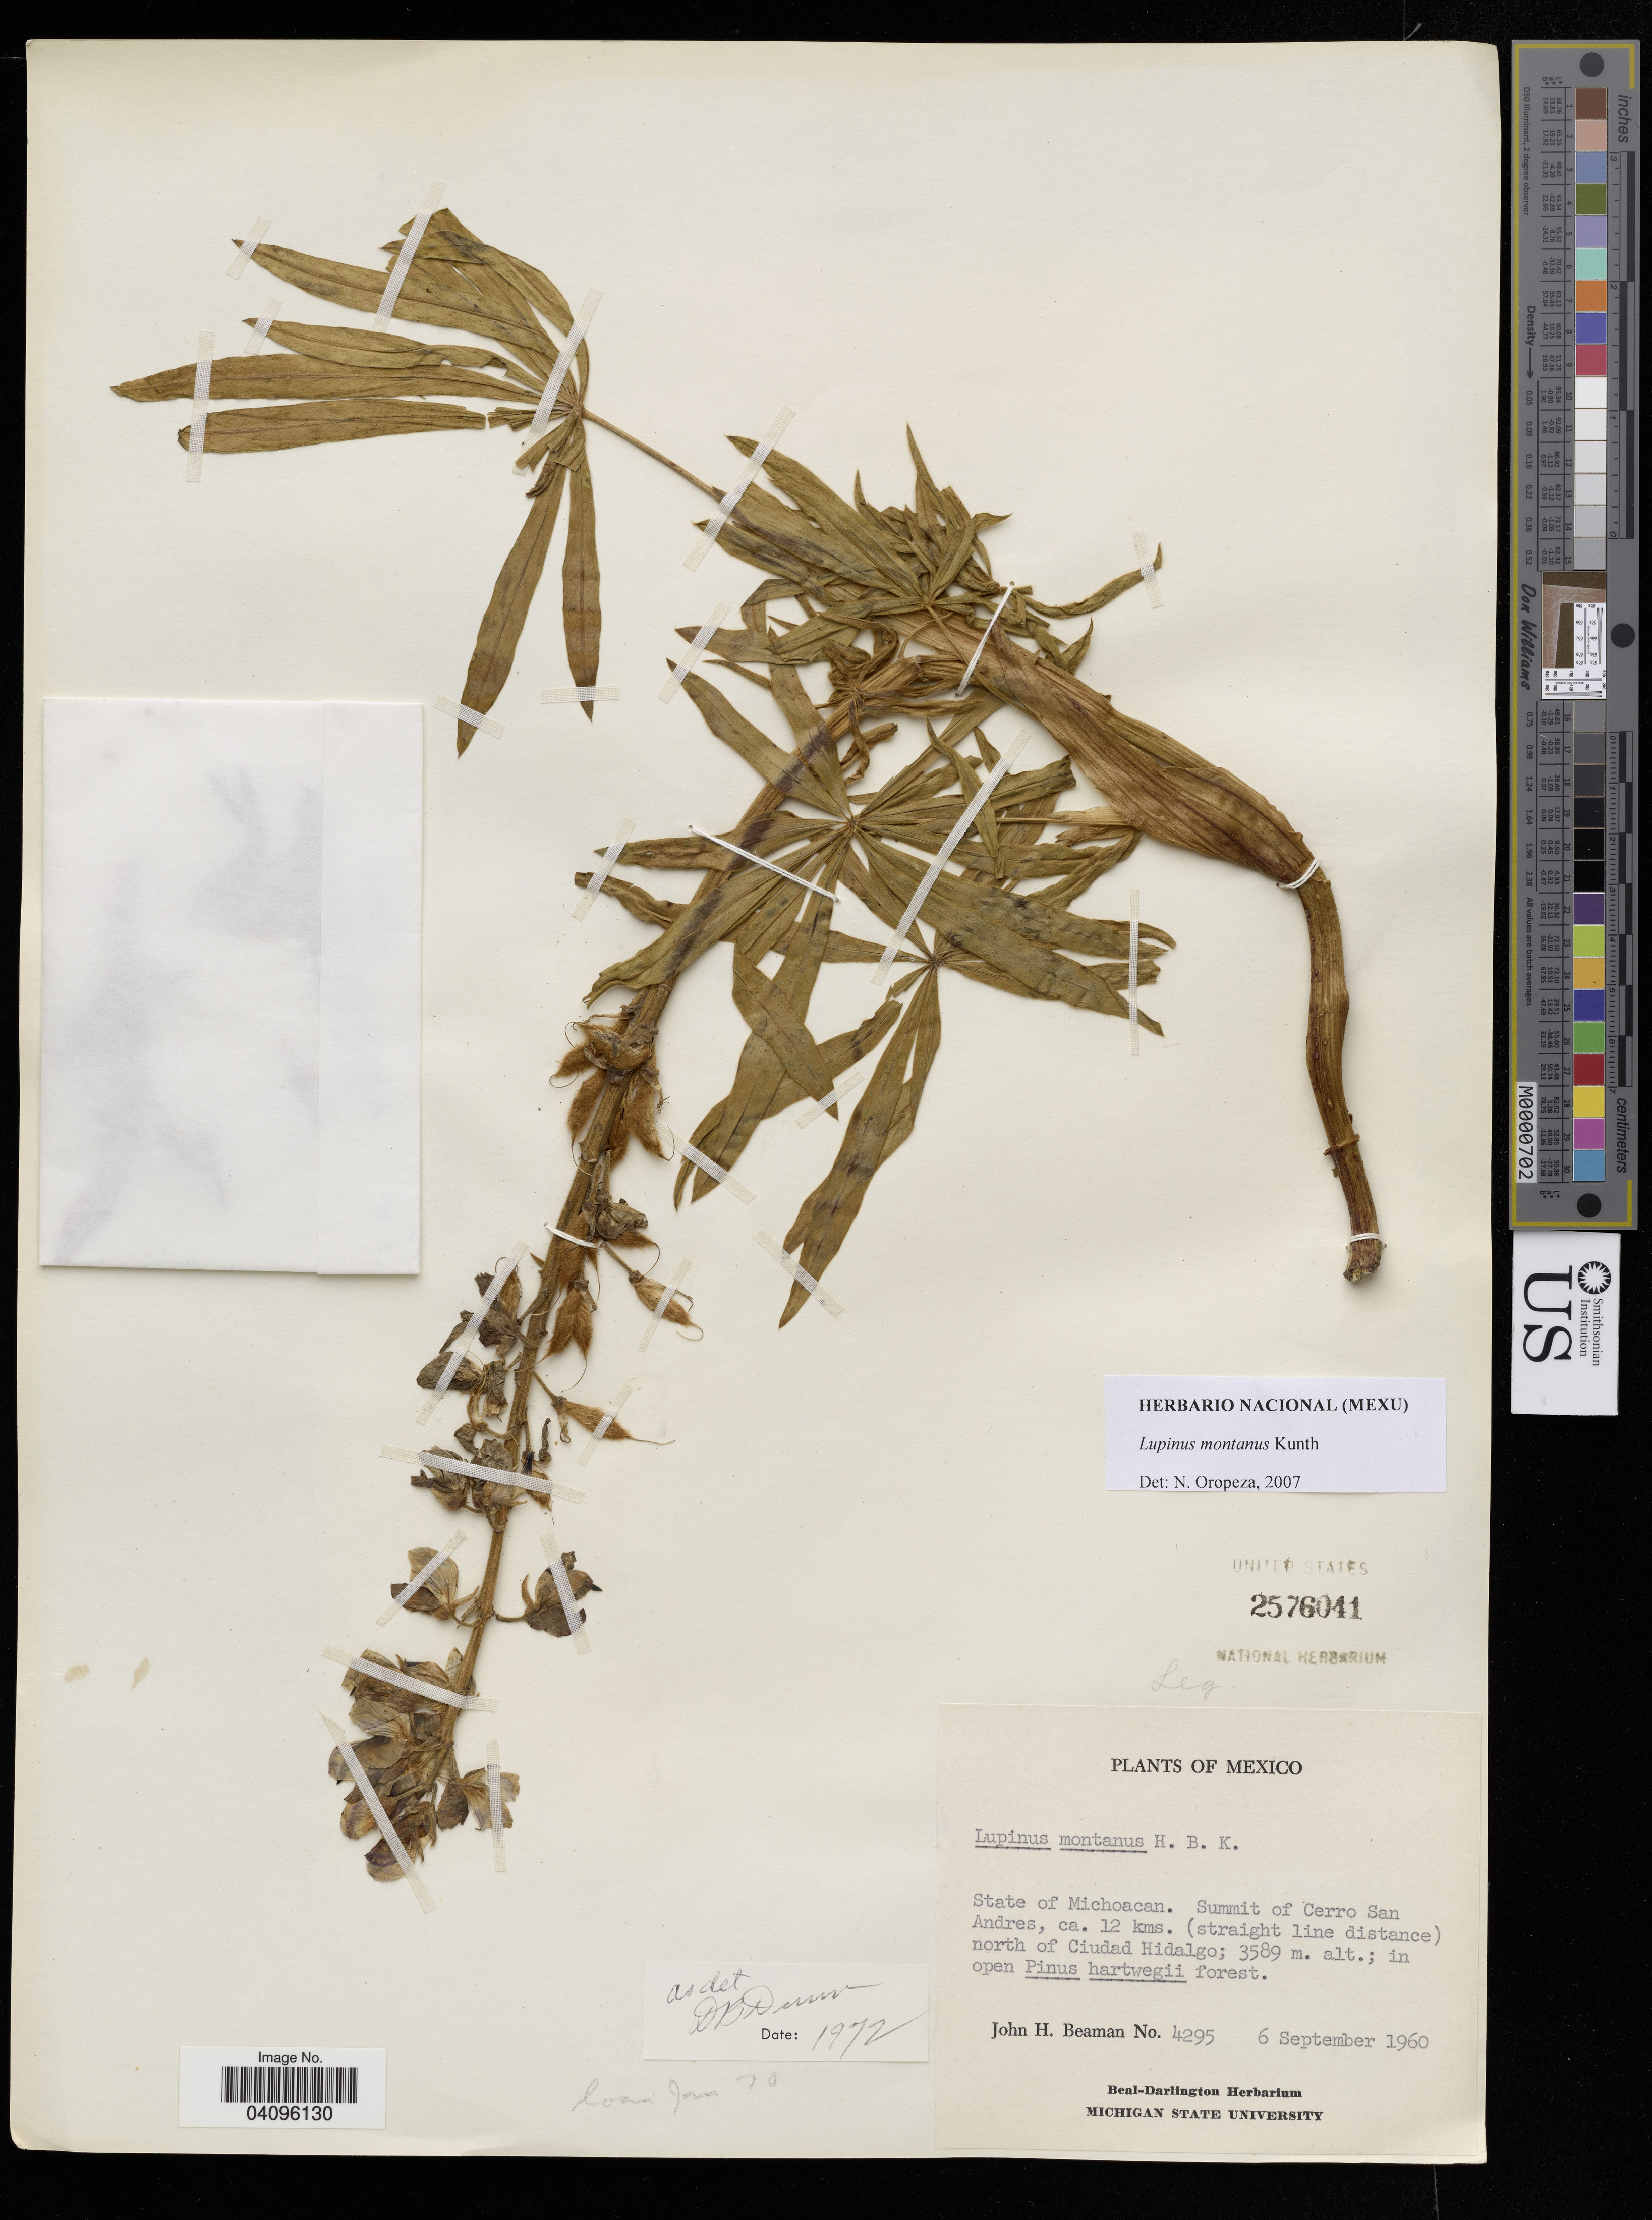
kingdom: Plantae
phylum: Tracheophyta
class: Magnoliopsida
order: Fabales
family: Fabaceae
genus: Lupinus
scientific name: Lupinus montanus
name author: Kunth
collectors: J. H. Beaman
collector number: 4295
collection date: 1960-09-06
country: Mexico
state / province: Michoacán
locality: Summit of Cerro San Andres, ca. 12 kms. (straight line distance) north of Ciudad Hidalgo.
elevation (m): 3589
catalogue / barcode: US 2576041